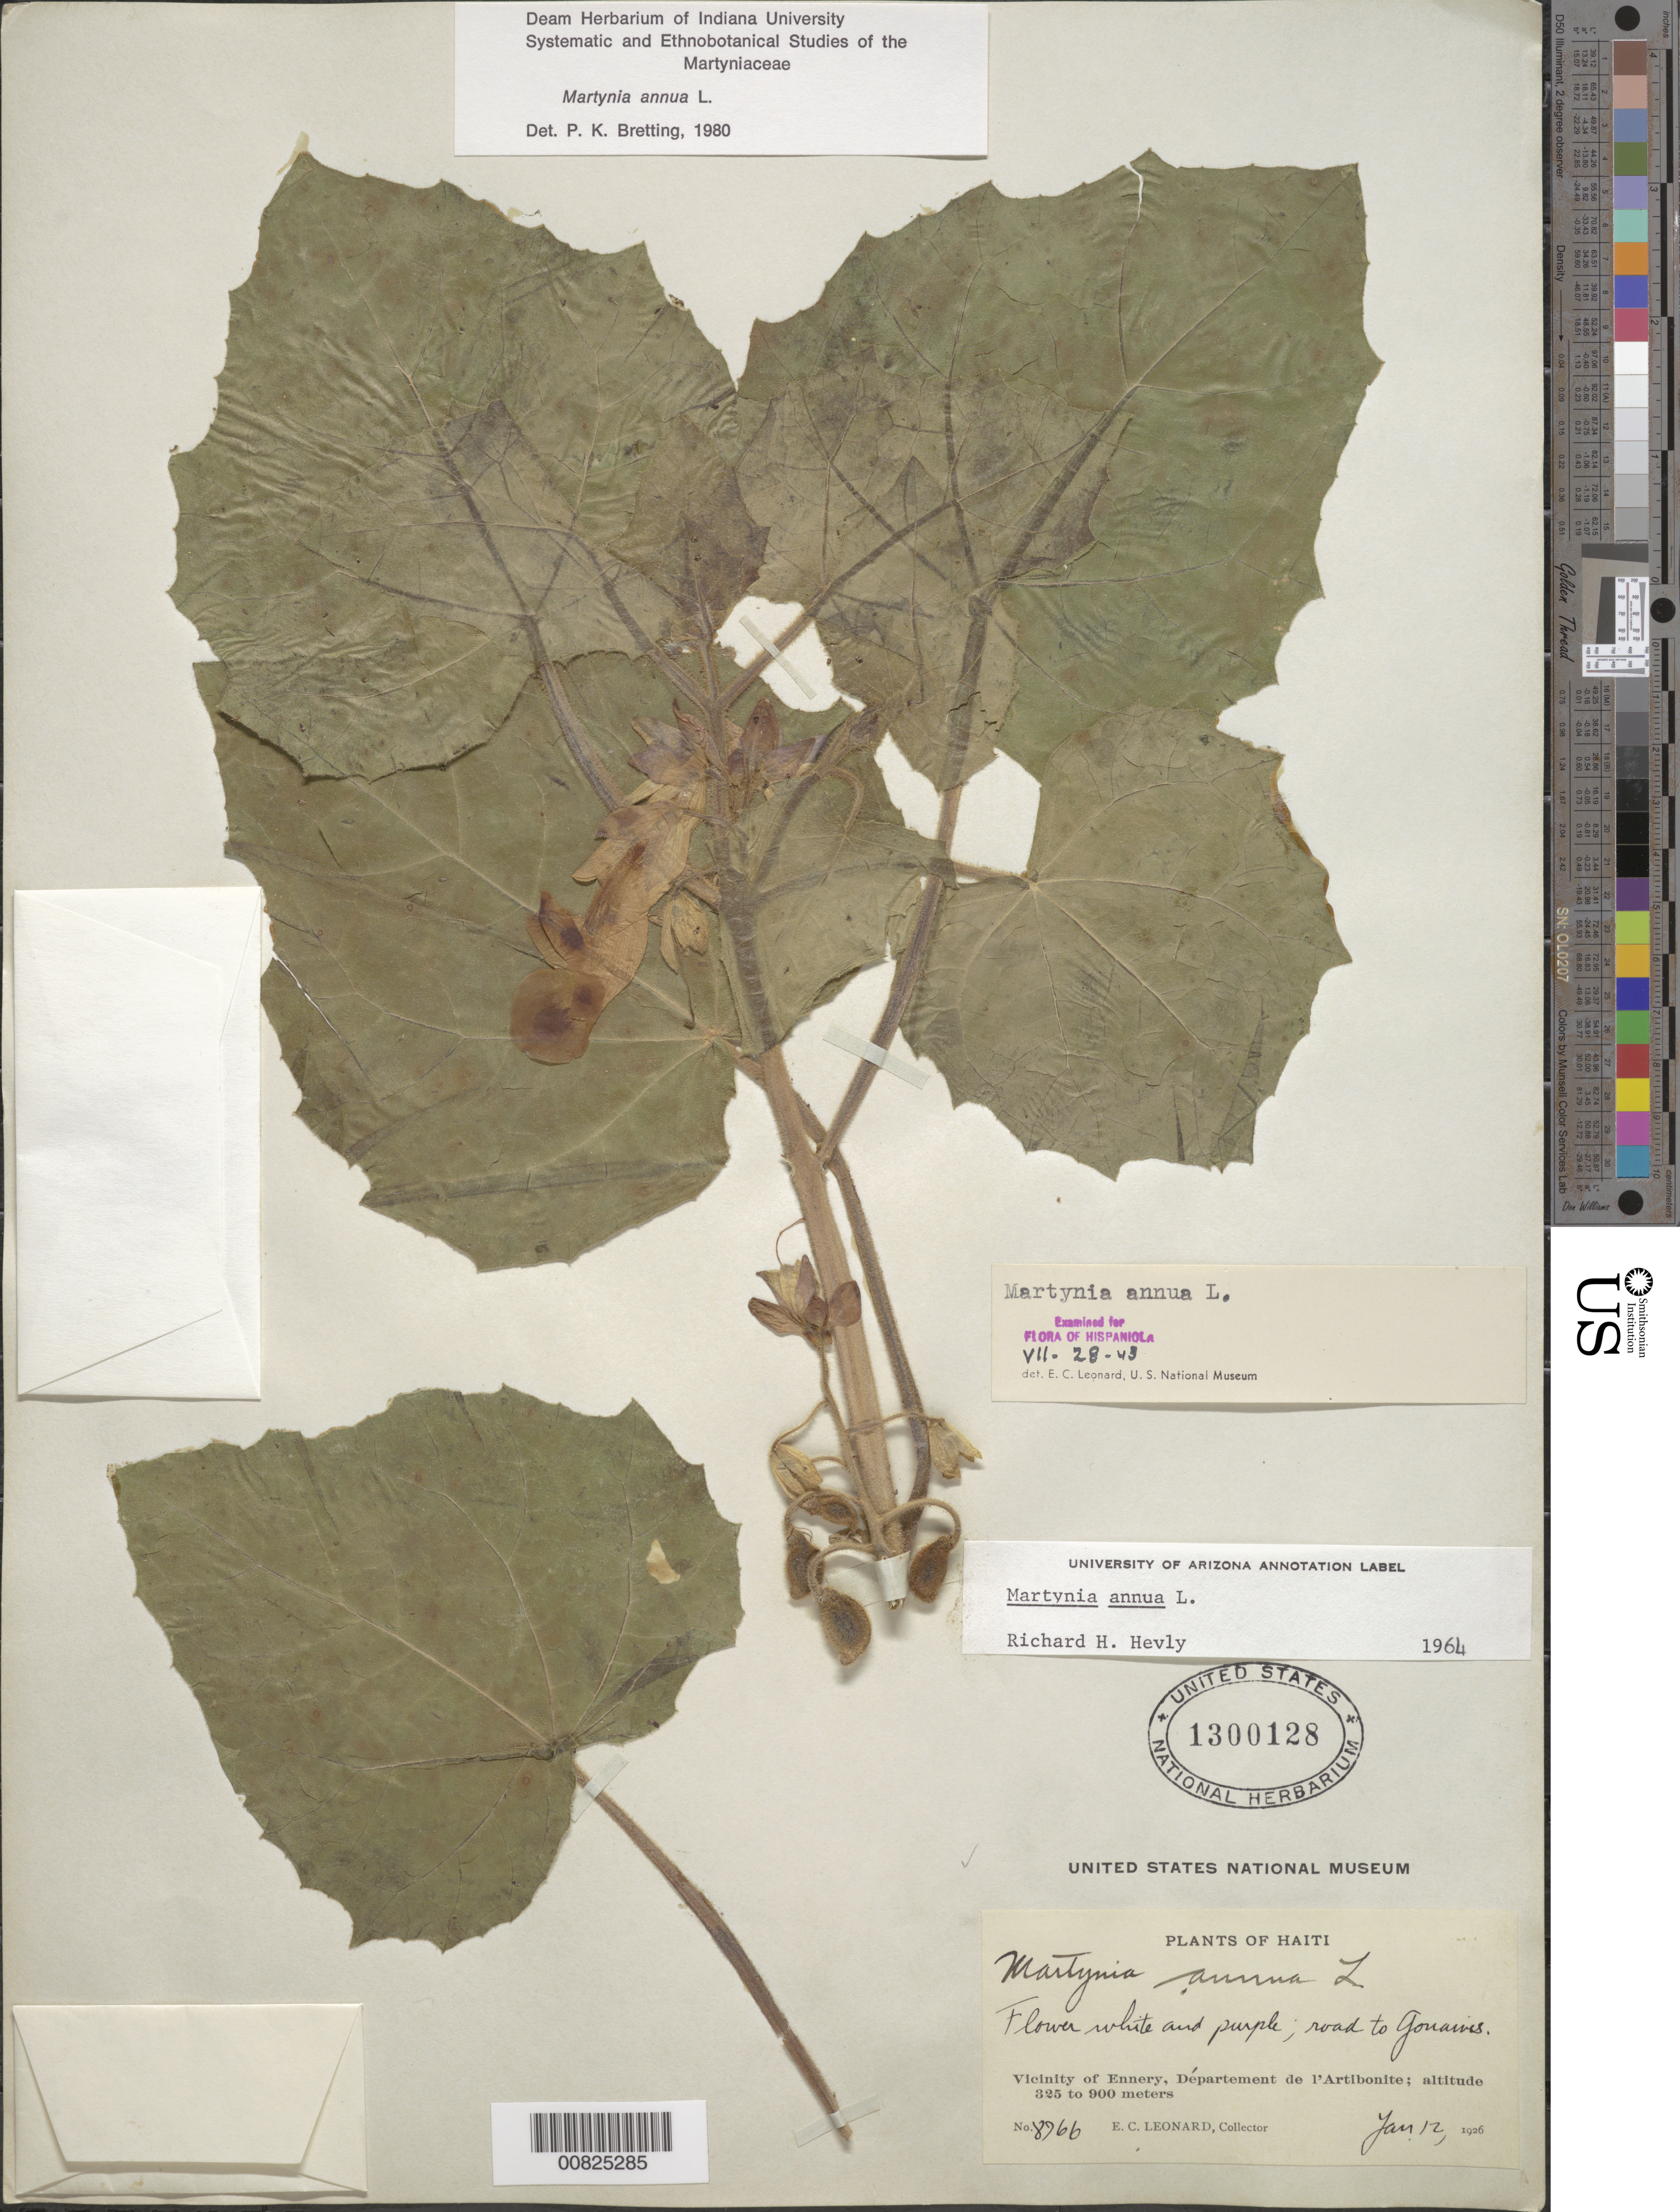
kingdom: Plantae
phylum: Tracheophyta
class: Magnoliopsida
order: Lamiales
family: Martyniaceae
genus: Martynia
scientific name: Martynia annua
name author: L.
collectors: E. C. Leonard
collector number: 8766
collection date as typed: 12 Jan 1926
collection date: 1926-01-12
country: Haiti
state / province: Artibonite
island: Hispaniola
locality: Vicinity of Ennery, road to Gonaïves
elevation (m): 325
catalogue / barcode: US 1300128